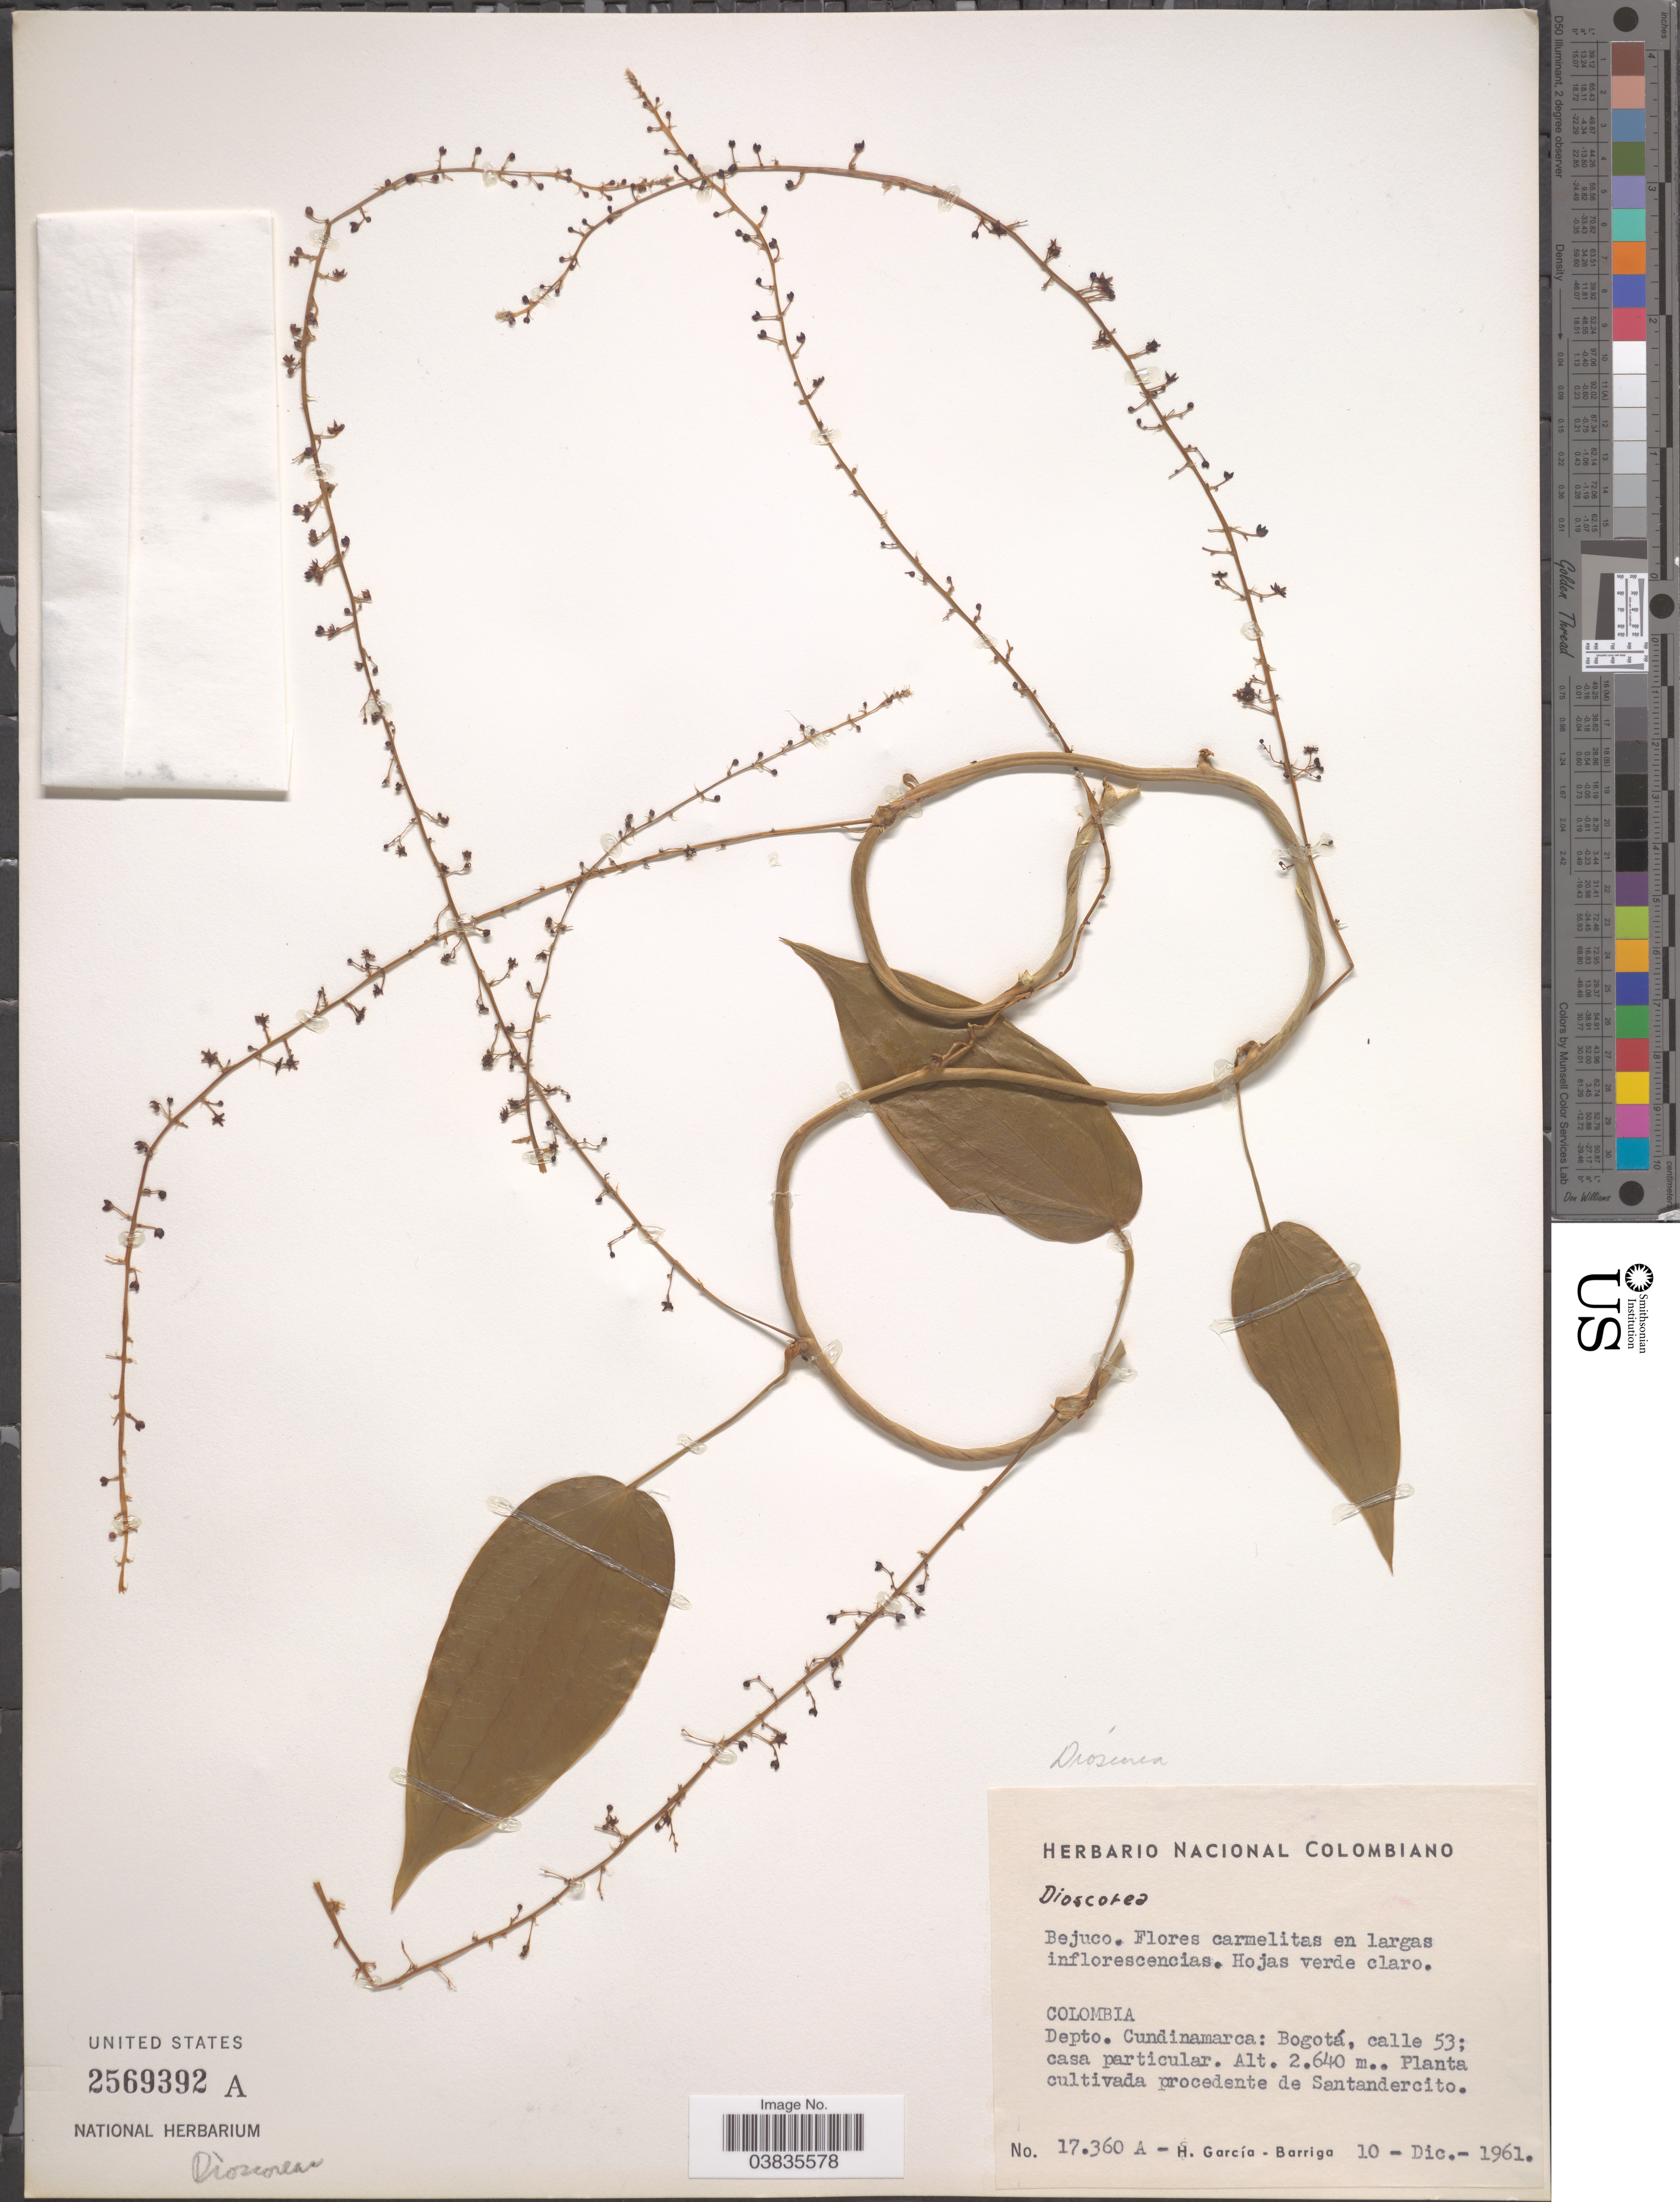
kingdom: Plantae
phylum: Tracheophyta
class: Liliopsida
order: Dioscoreales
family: Dioscoreaceae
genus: Dioscorea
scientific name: Dioscorea sp.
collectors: H. García Barriga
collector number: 17360 A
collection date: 1961-12-10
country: Colombia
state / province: Cundinamarca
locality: Depto. Cundinamarca: Bogotá, calle 53.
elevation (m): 2640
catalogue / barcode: US 2569392A